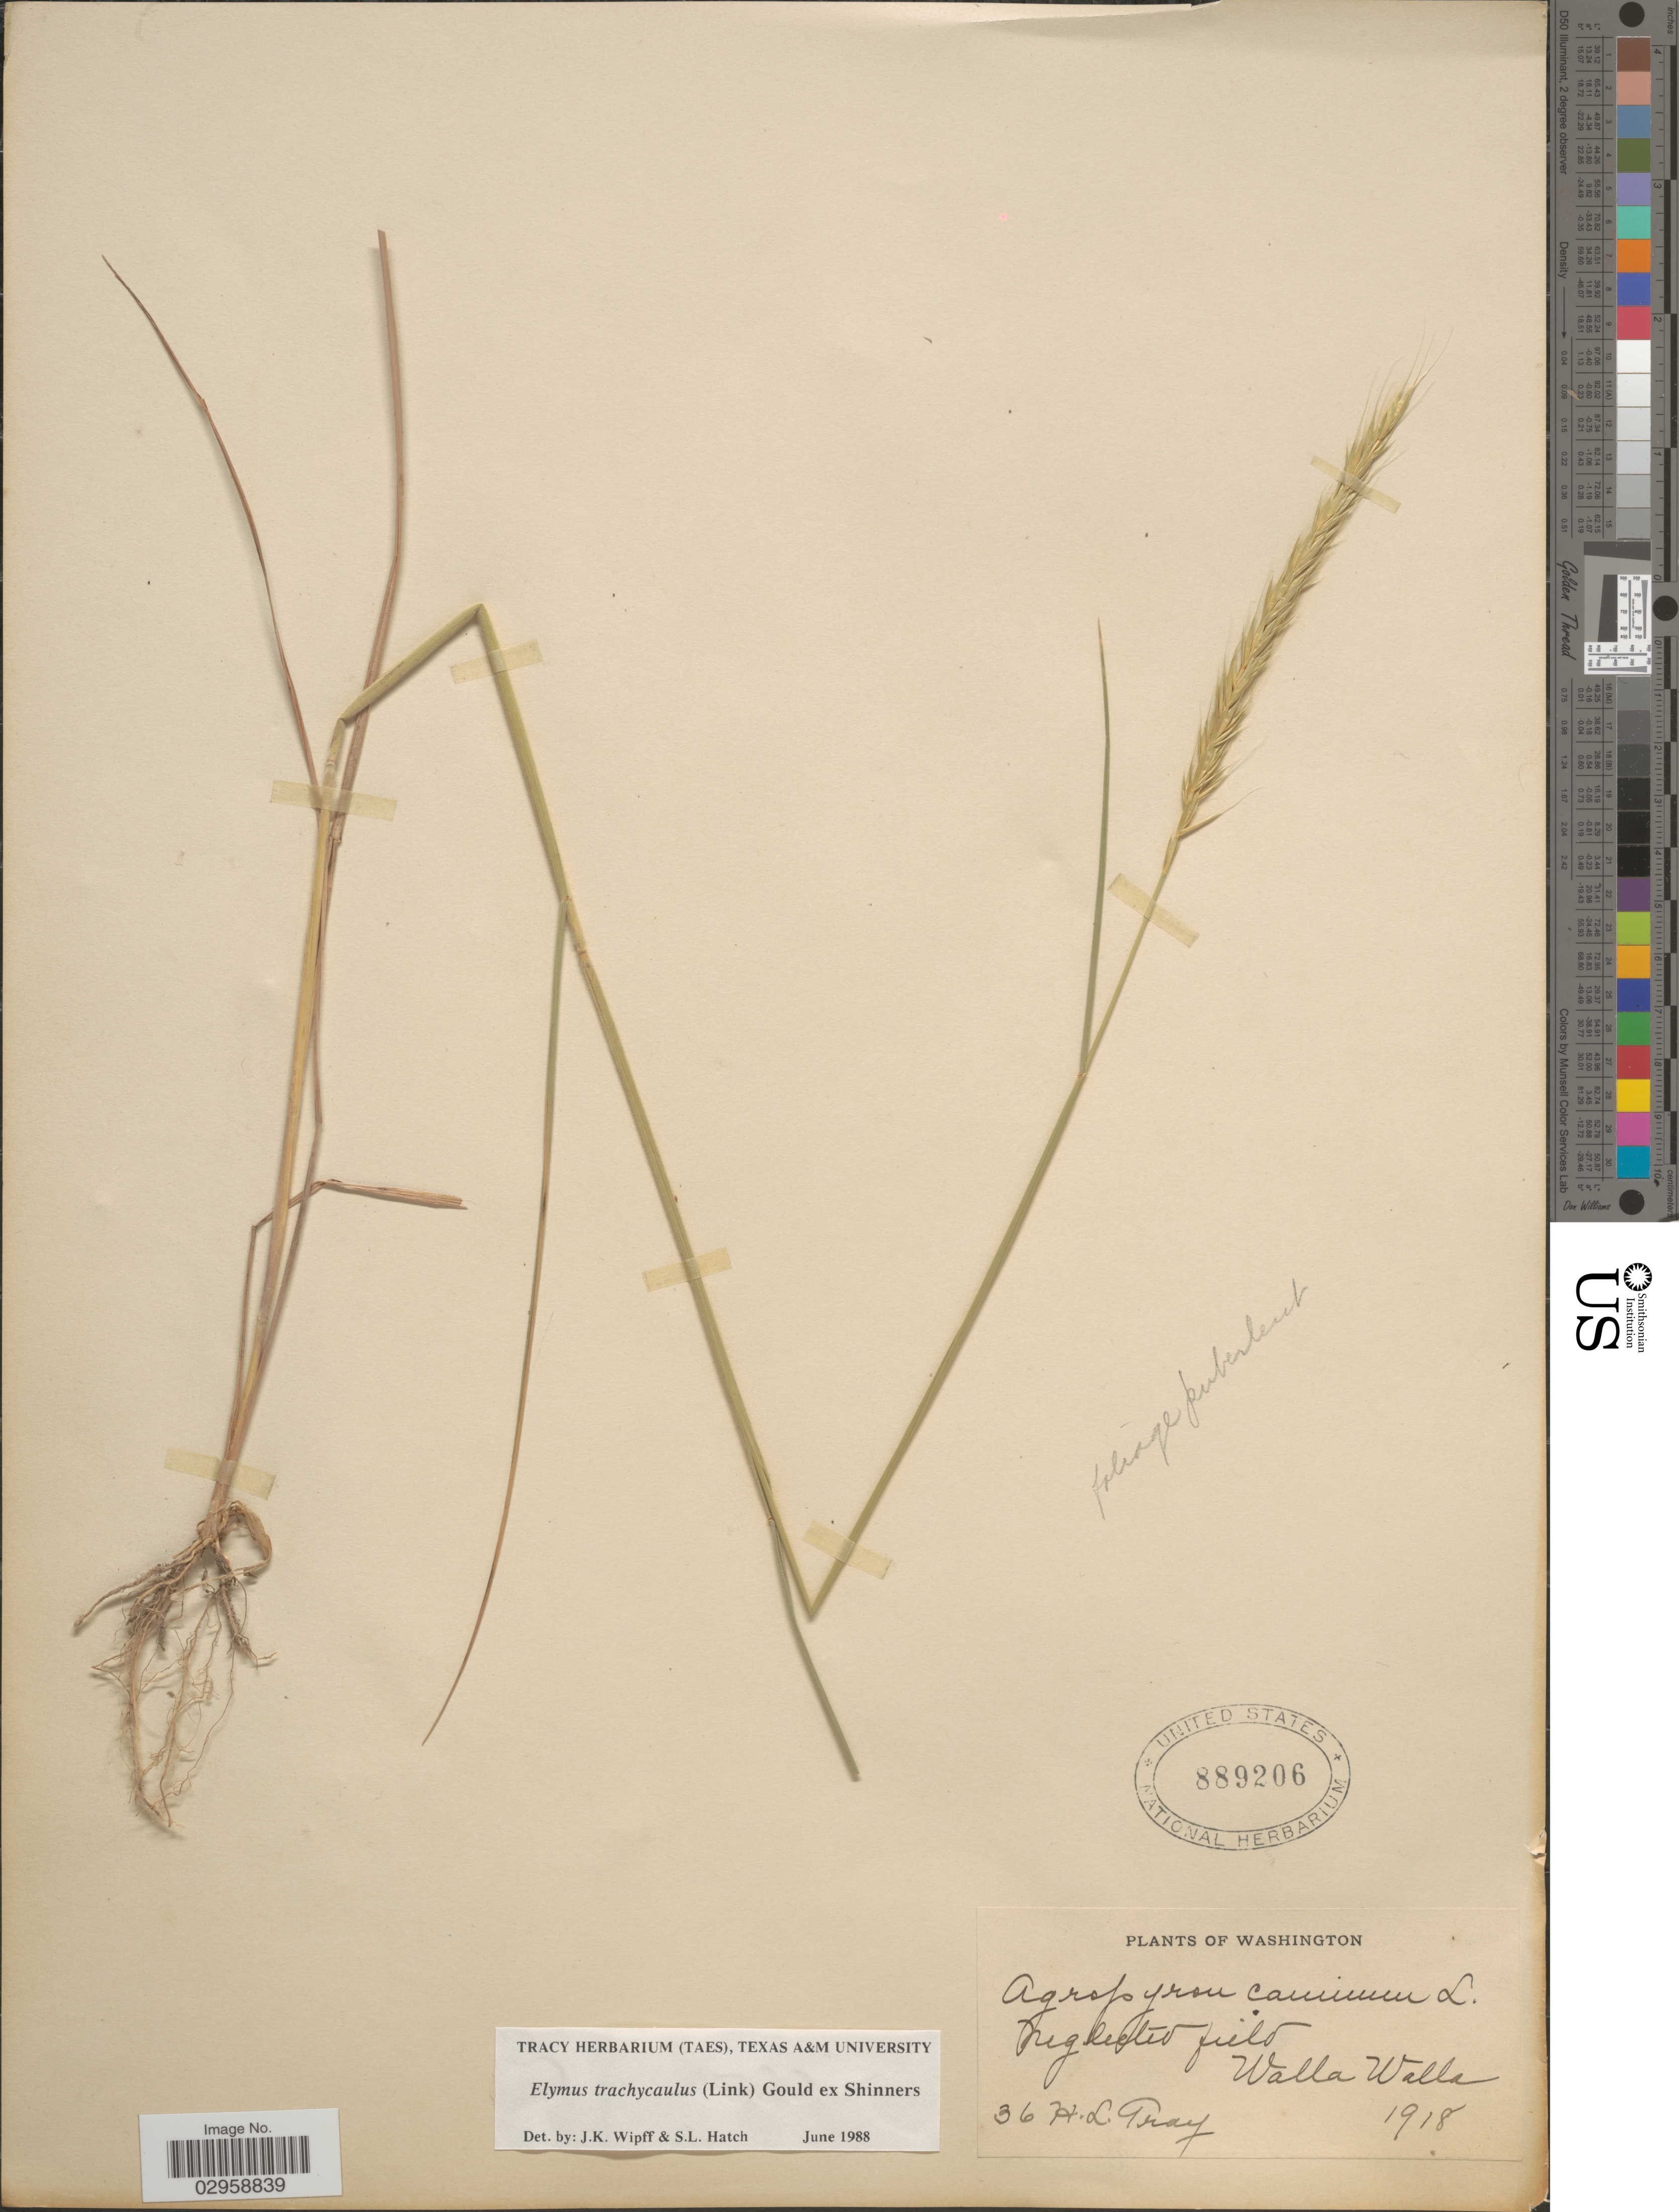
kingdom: Plantae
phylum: Tracheophyta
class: Liliopsida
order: Poales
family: Poaceae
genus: Elymus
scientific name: Elymus trachycaulus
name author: (Link) Gould ex Shinners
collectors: H. Gray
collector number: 36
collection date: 1918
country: United States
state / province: Washington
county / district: Walla Walla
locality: Walla Walla.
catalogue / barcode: US 889206